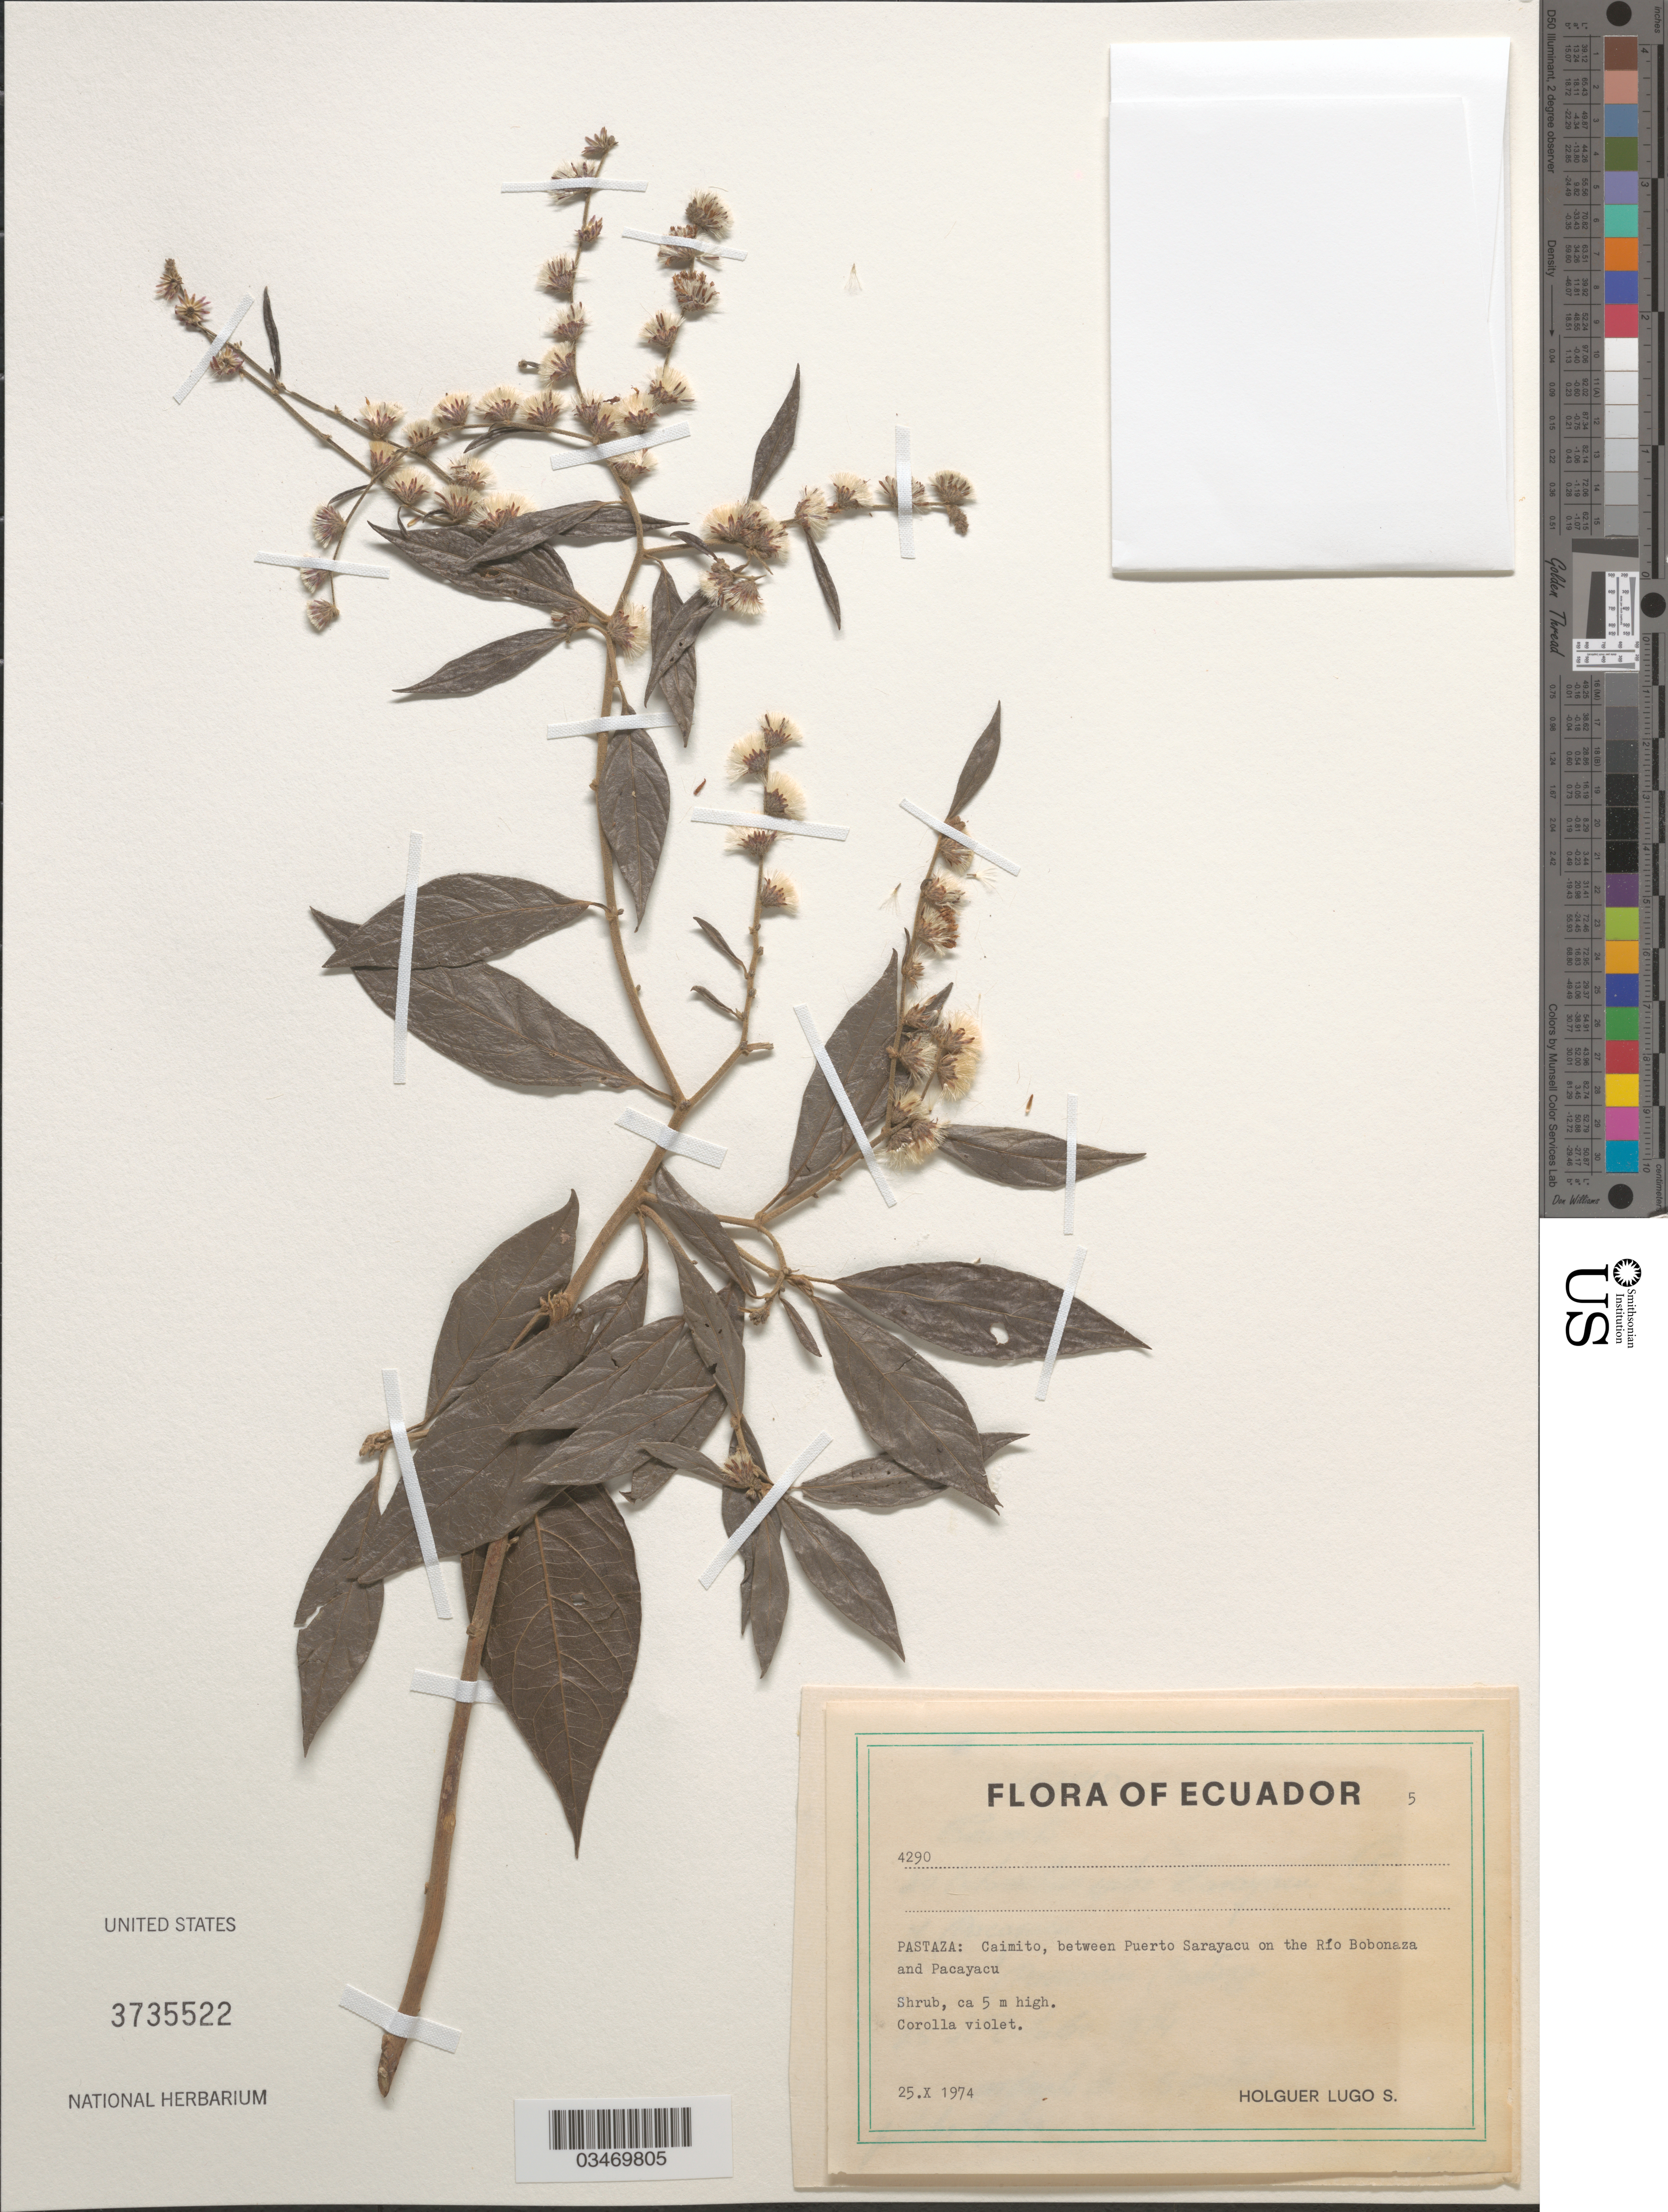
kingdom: Plantae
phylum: Tracheophyta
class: Magnoliopsida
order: Asterales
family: Asteraceae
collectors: L. Holguer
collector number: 4290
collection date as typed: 25 Oct 1974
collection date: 1974-10-25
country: Ecuador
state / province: Pastaza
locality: Caimito, between Puerto Sarayacu on the Rio Bobonaza and Pacayacu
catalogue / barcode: US 3735522